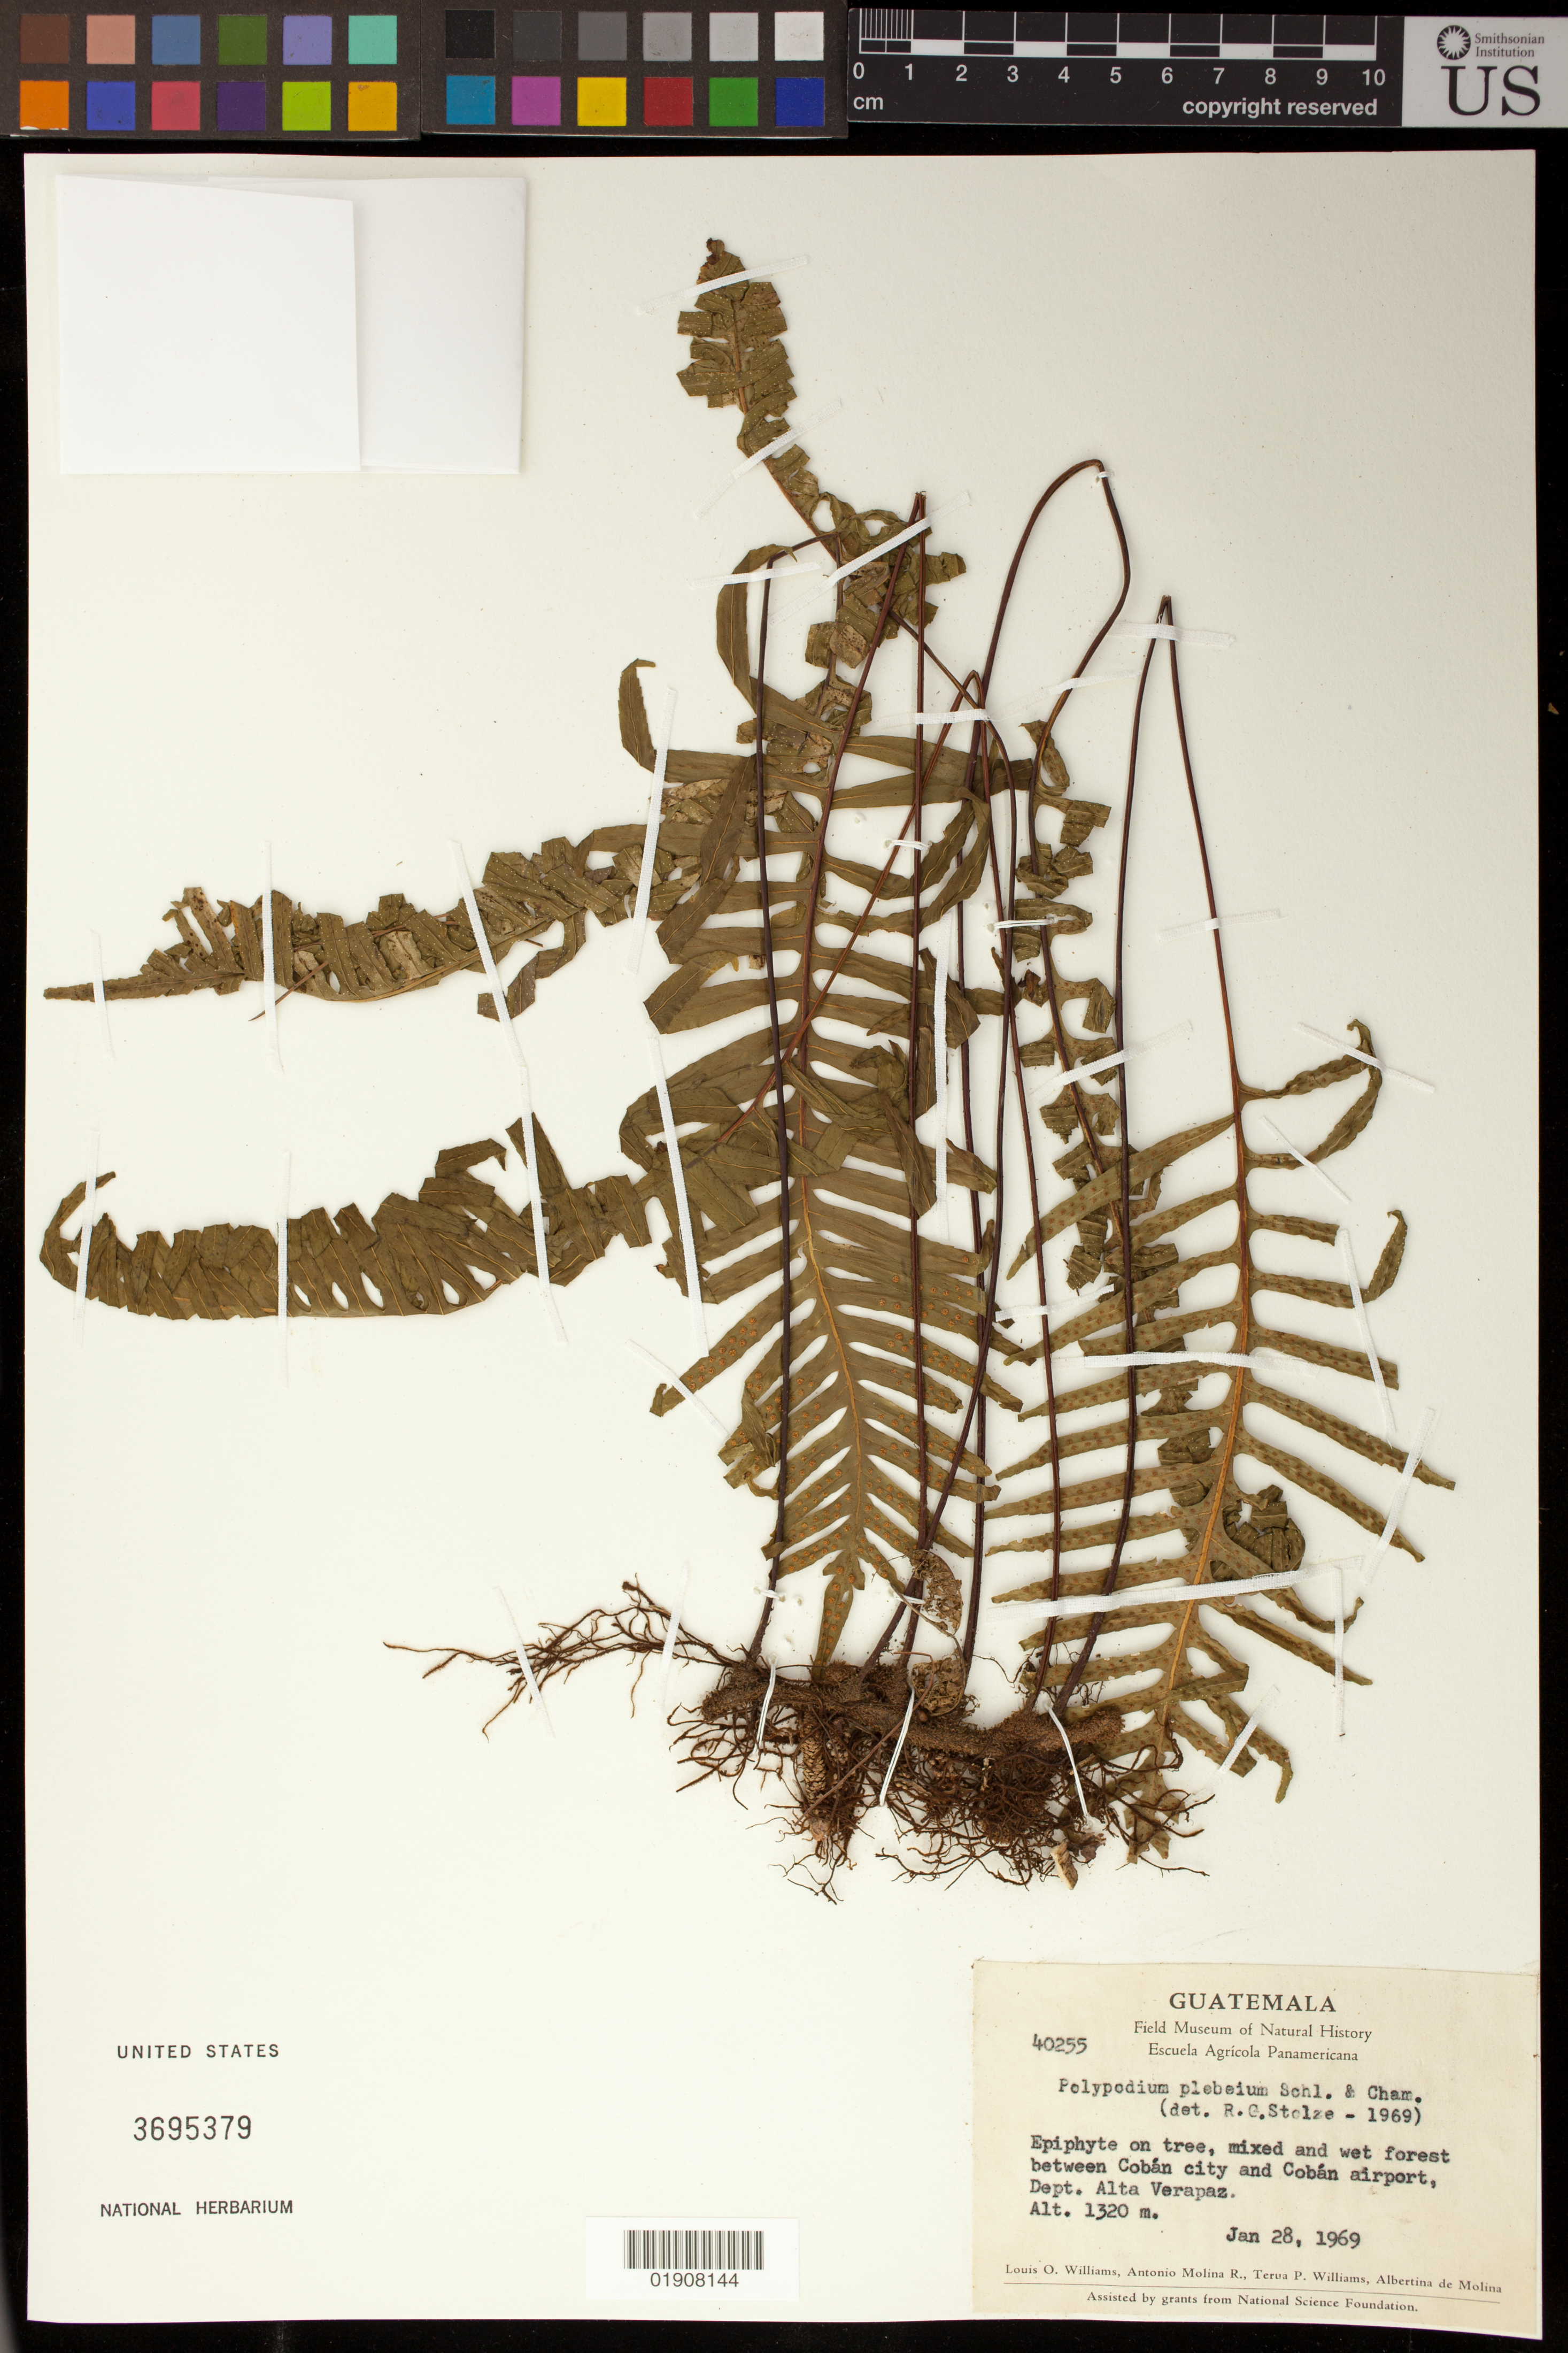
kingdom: Plantae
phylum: Tracheophyta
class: Polypodiopsida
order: Polypodiales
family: Polypodiaceae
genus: Pleopeltis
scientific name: Pleopeltis plebeia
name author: (Schltdl. ex Cham.) A.R. Sm. & Tejero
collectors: L. O. Williams, A. Molina R., T. P. Williams & A. R. Molina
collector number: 40255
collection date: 1969-01-28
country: Guatemala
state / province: Alta Verapaz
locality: Between Cobán city and Cobán airport.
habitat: Mixed and wet forest.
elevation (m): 1320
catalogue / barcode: US 3695379